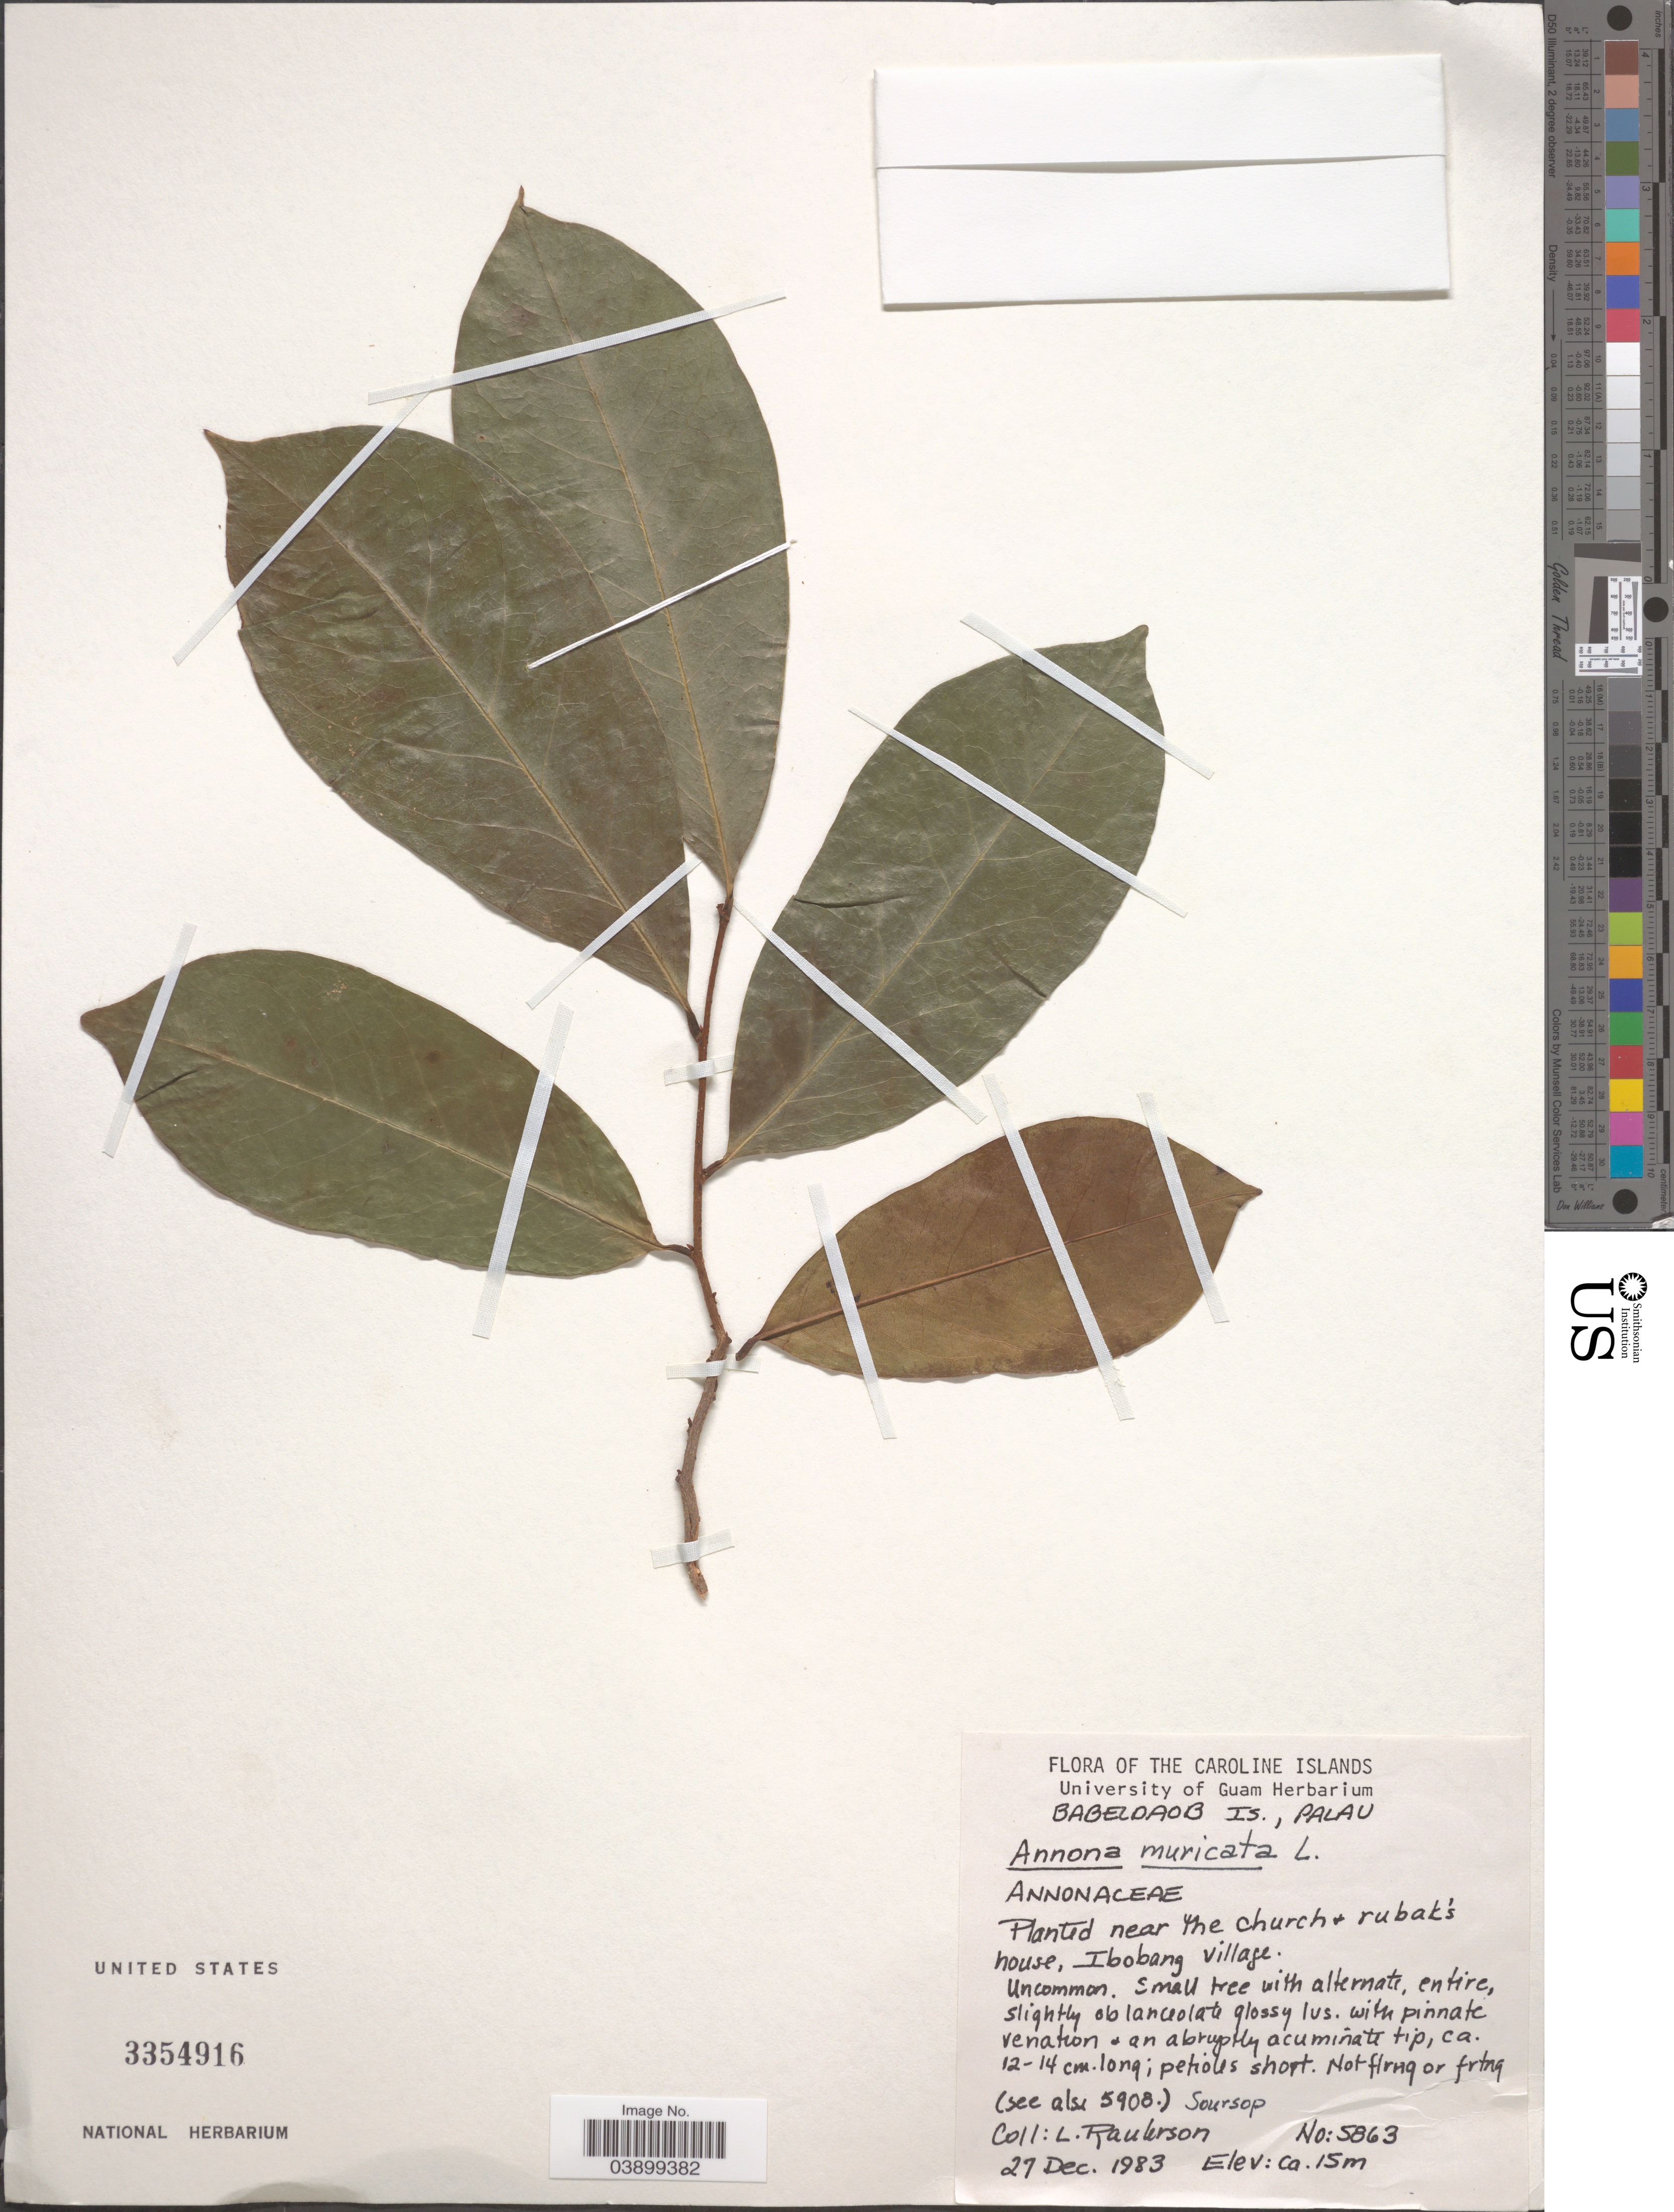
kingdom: Plantae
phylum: Tracheophyta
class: Magnoliopsida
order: Magnoliales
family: Annonaceae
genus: Annona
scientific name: Annona muricata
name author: L.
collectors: L. Raulerson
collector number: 5863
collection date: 1983-12-21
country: Palau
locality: Caroline Islands. Babeldaob Is., Palau. Near the church & rubak's house, Ibobang village.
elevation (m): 15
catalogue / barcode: US 3354916